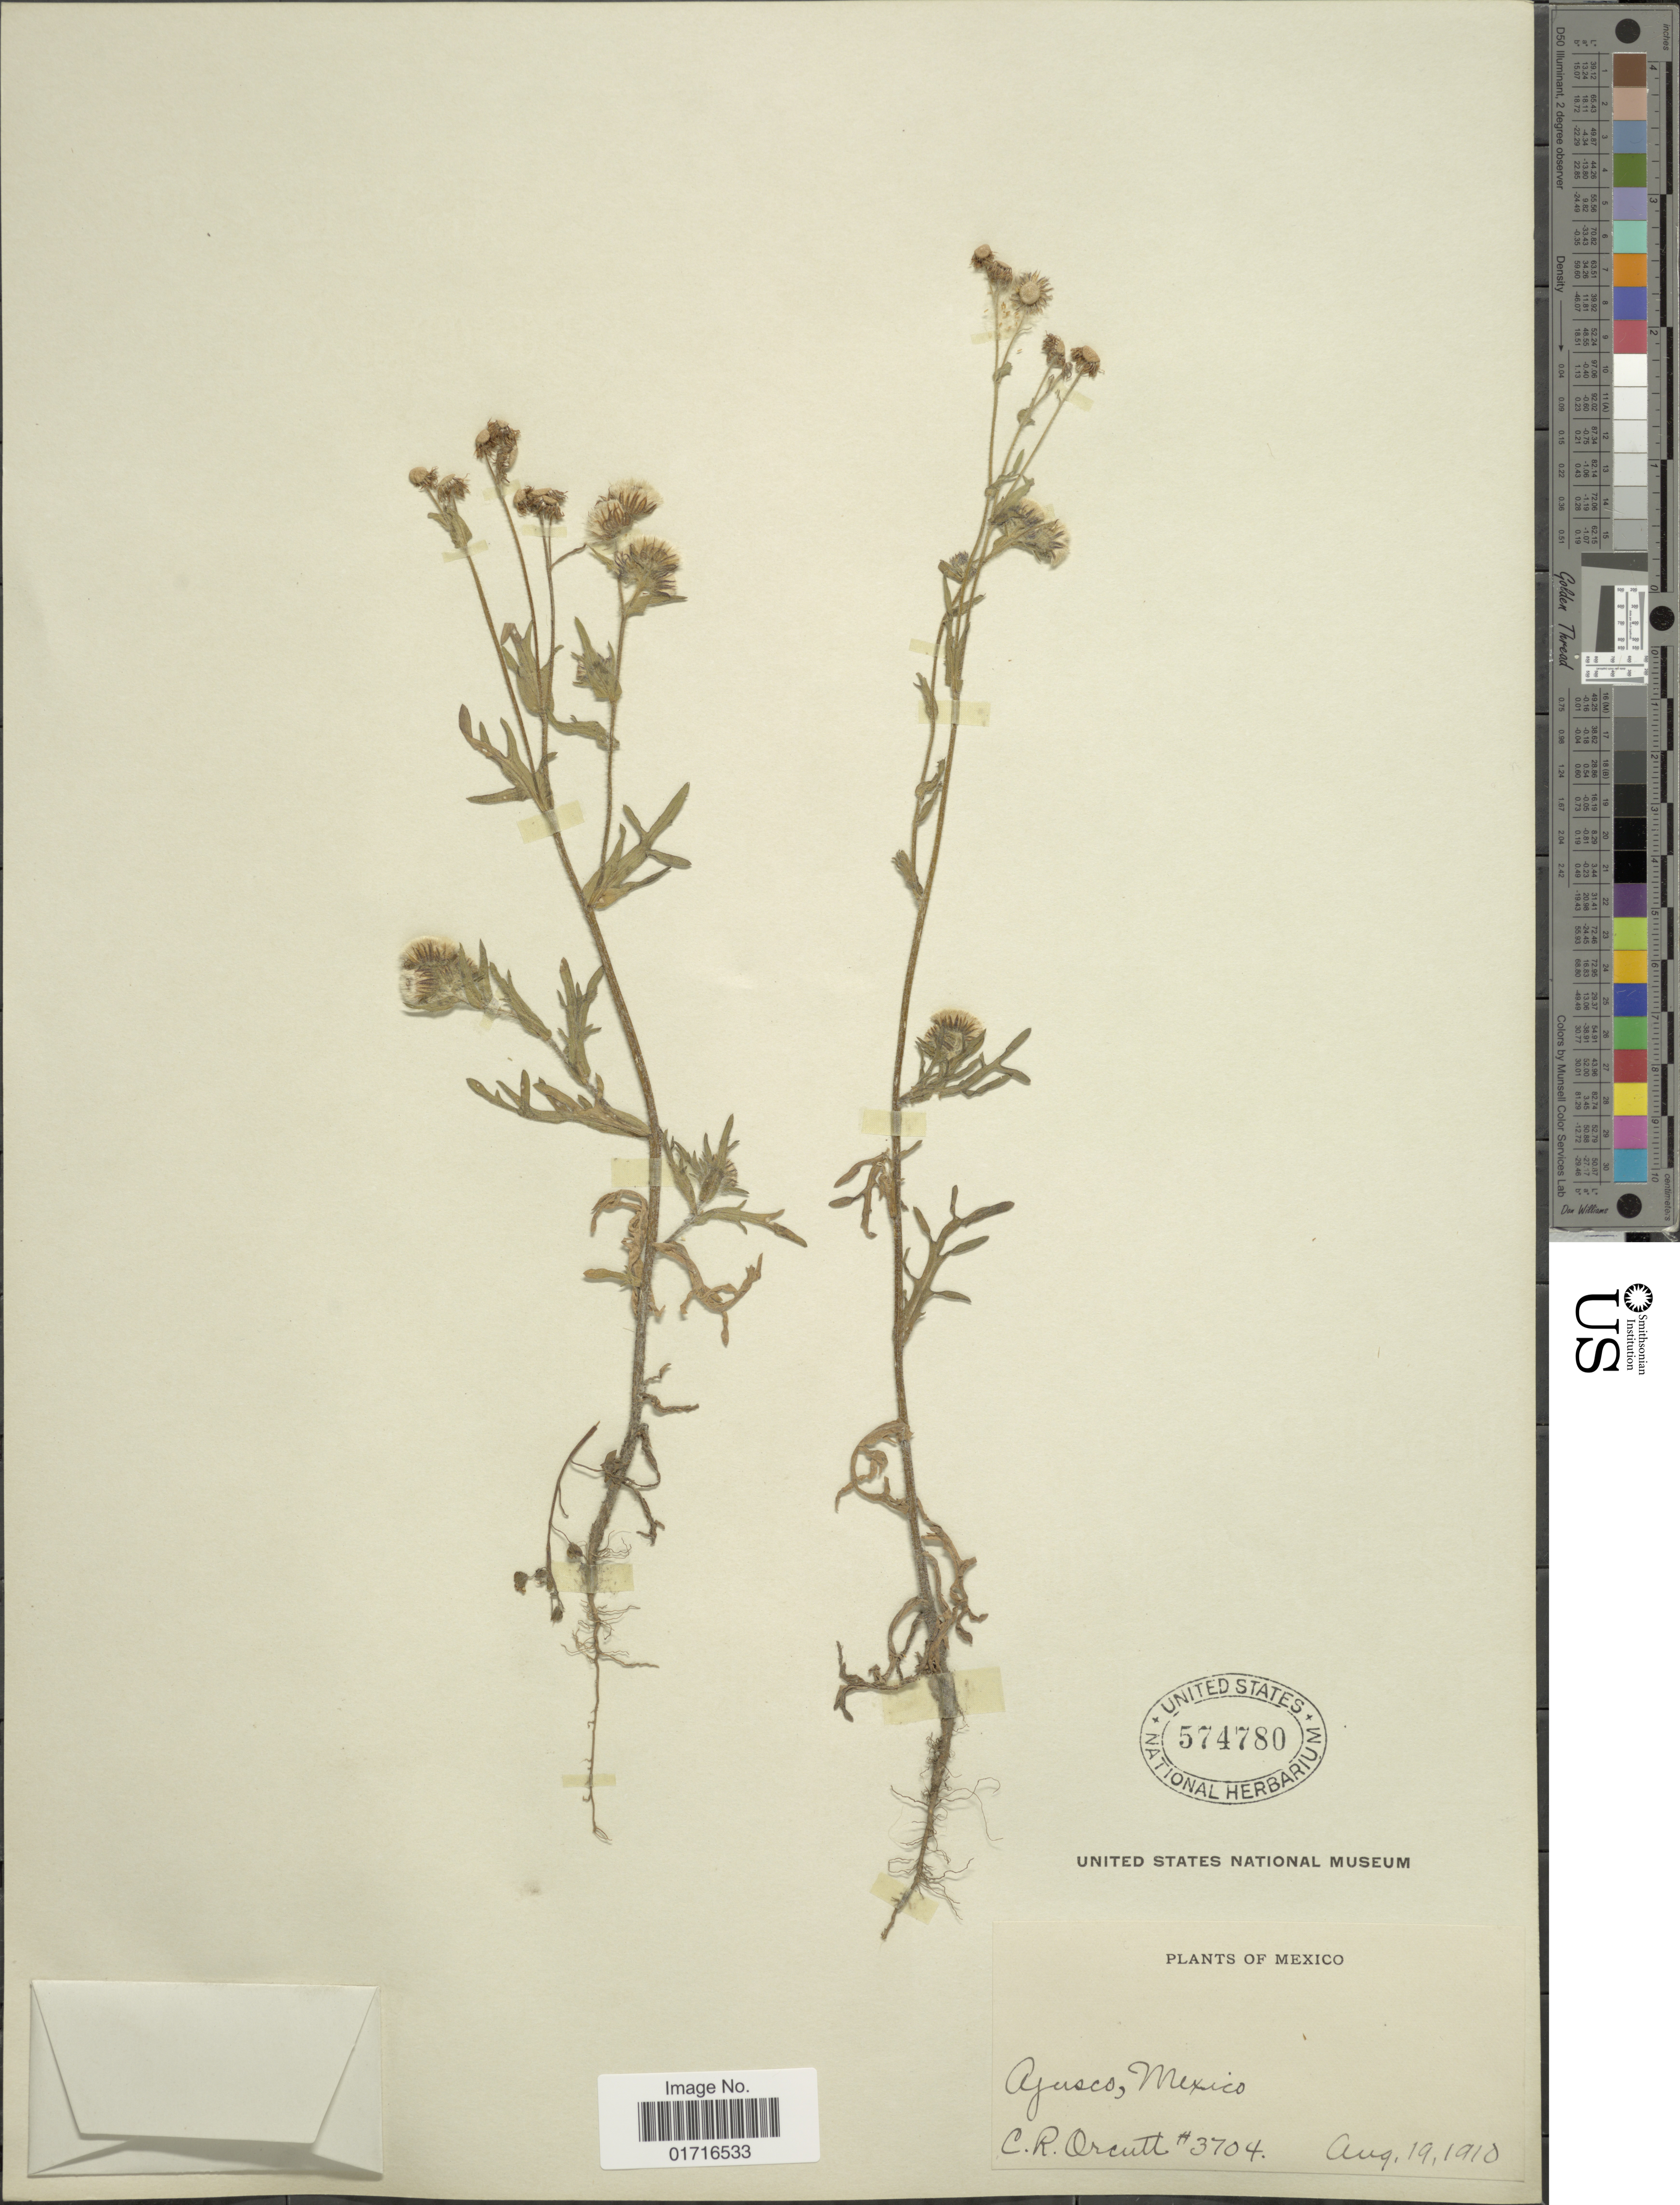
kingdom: Plantae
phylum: Tracheophyta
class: Magnoliopsida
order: Asterales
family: Asteraceae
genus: Conyza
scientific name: Conyza coronopifolia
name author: Kunth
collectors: C. R. Orcutt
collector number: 3704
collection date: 1910-08-19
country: Mexico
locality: Ajusco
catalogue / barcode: US 574780